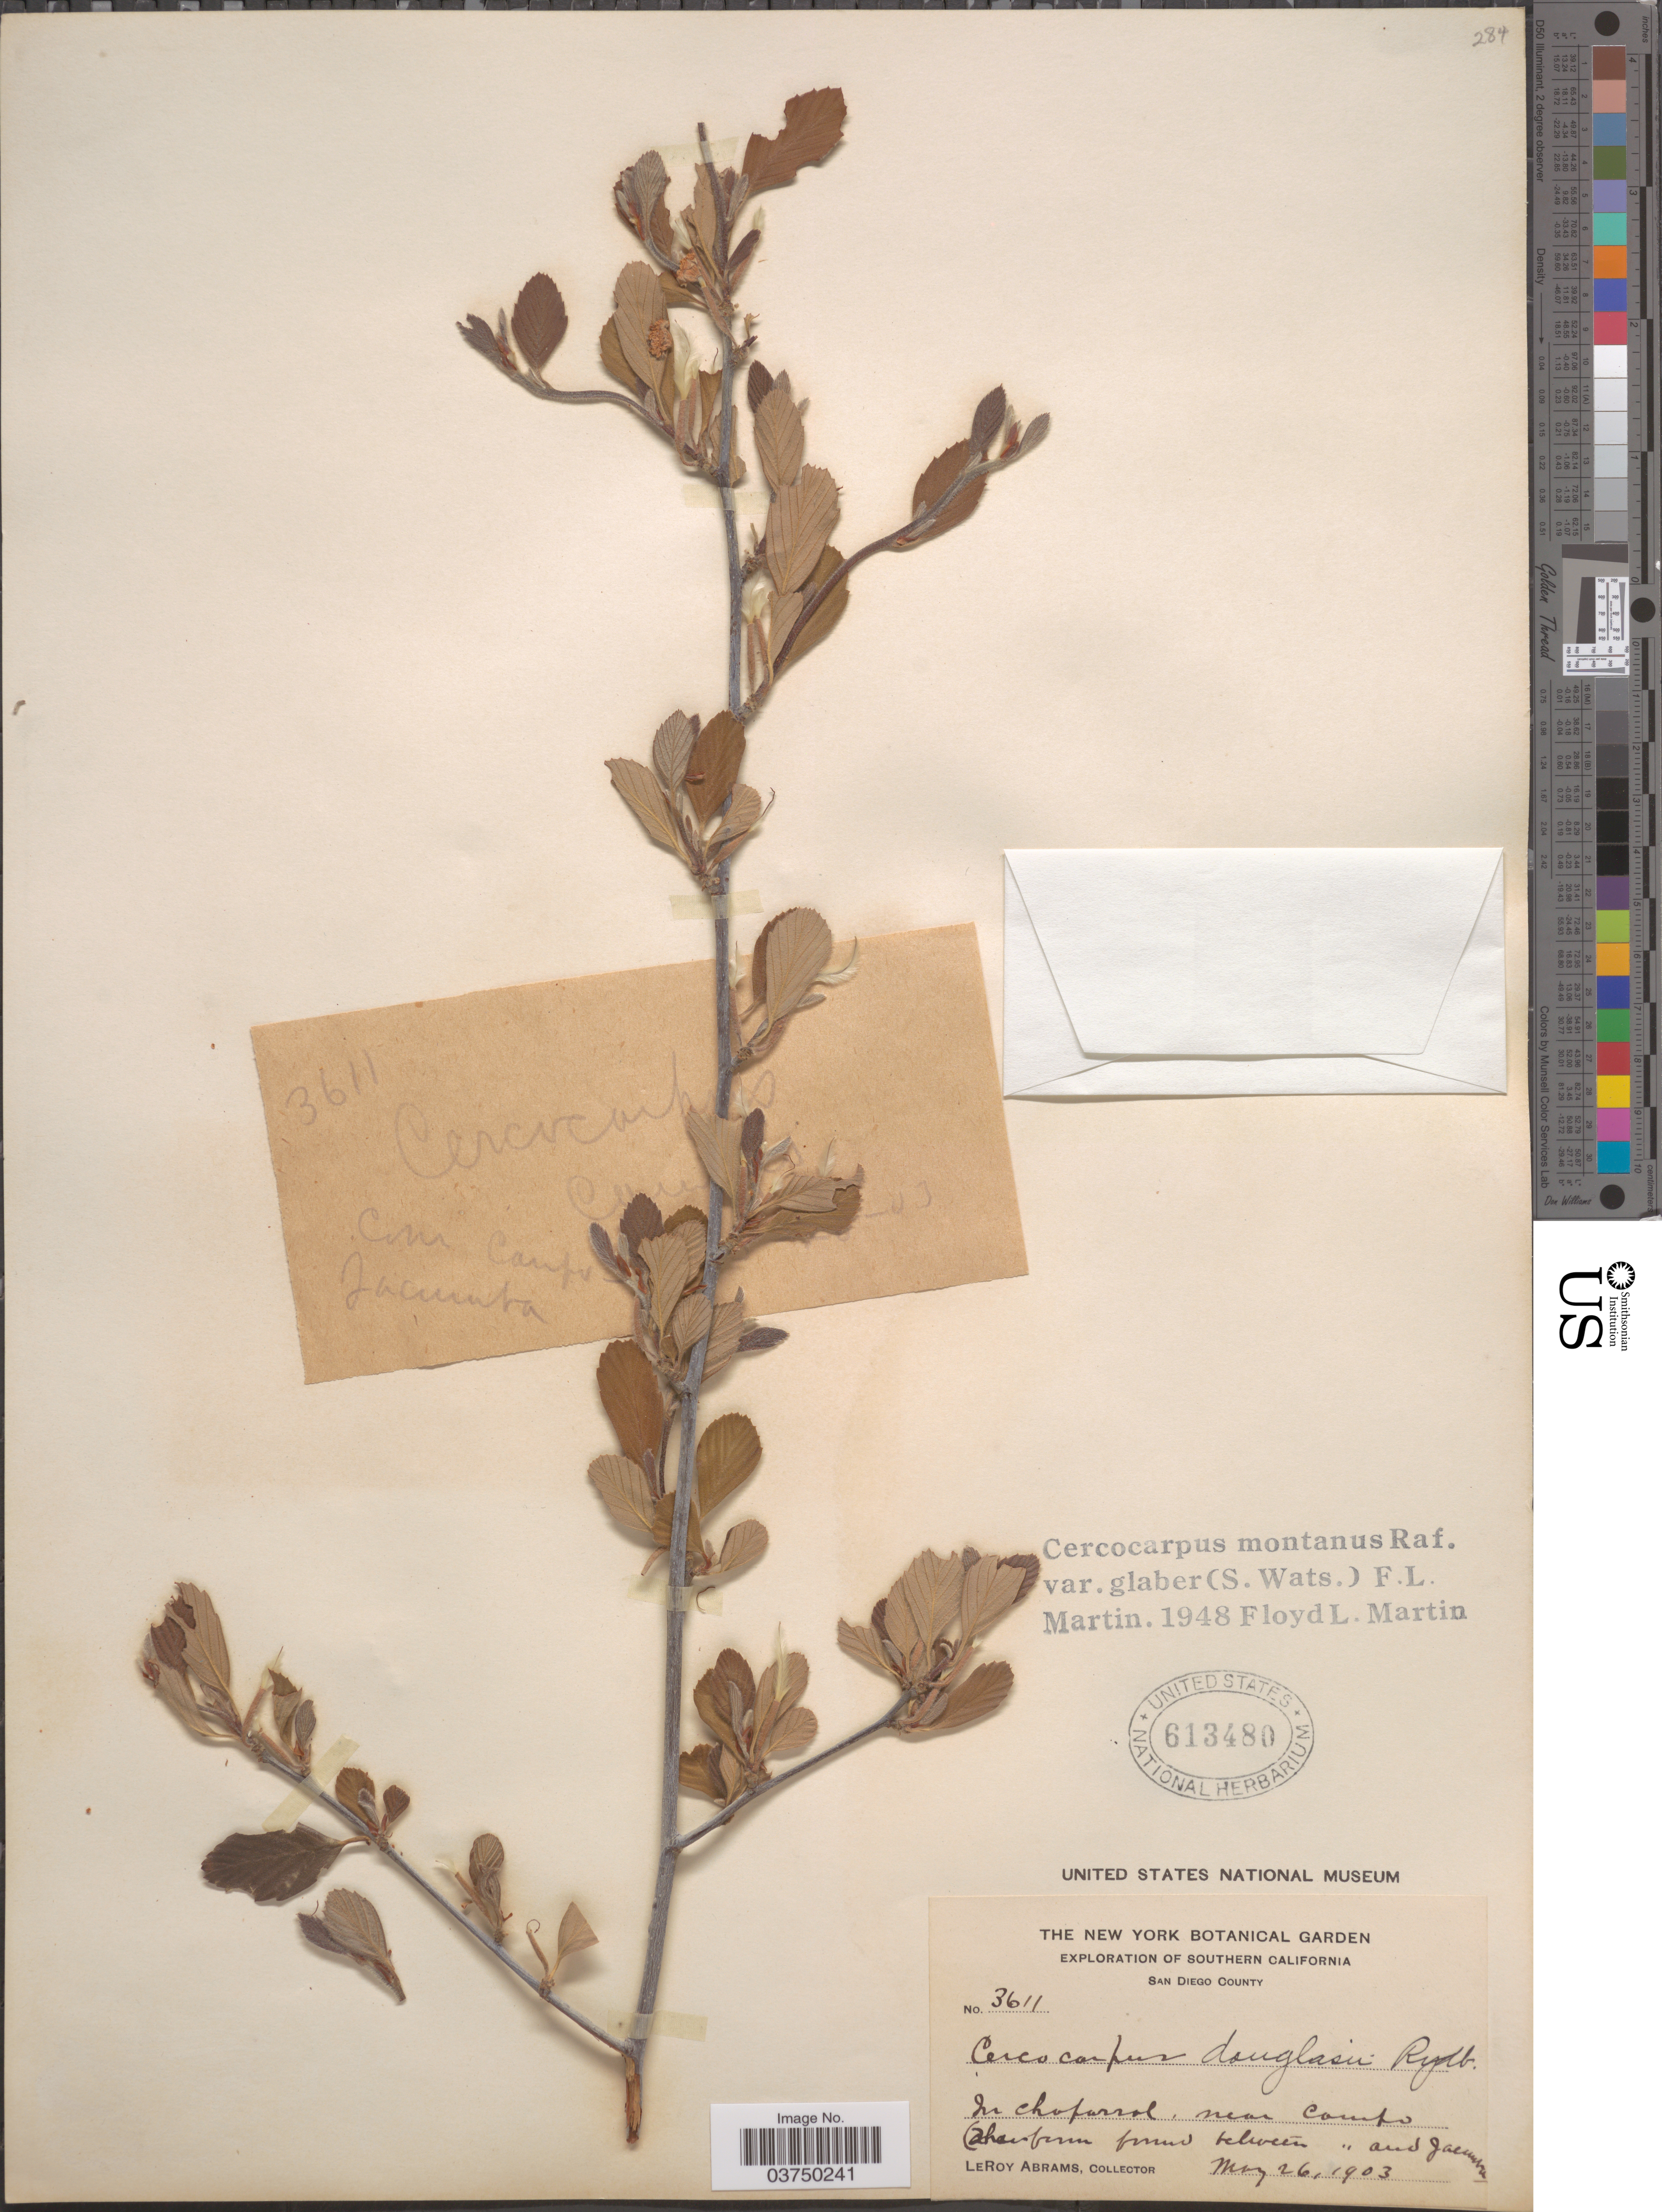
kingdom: Plantae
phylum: Tracheophyta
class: Magnoliopsida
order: Rosales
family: Rosaceae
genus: Cercocarpus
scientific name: Cercocarpus montanus var. glaber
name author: (S. Watson) F.L. Martin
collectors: L. Abrams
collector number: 3611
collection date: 1903-05-26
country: United States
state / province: California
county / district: San Diego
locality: Southern California. San Diego County. In chaparral, near Campo.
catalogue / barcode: US 613480